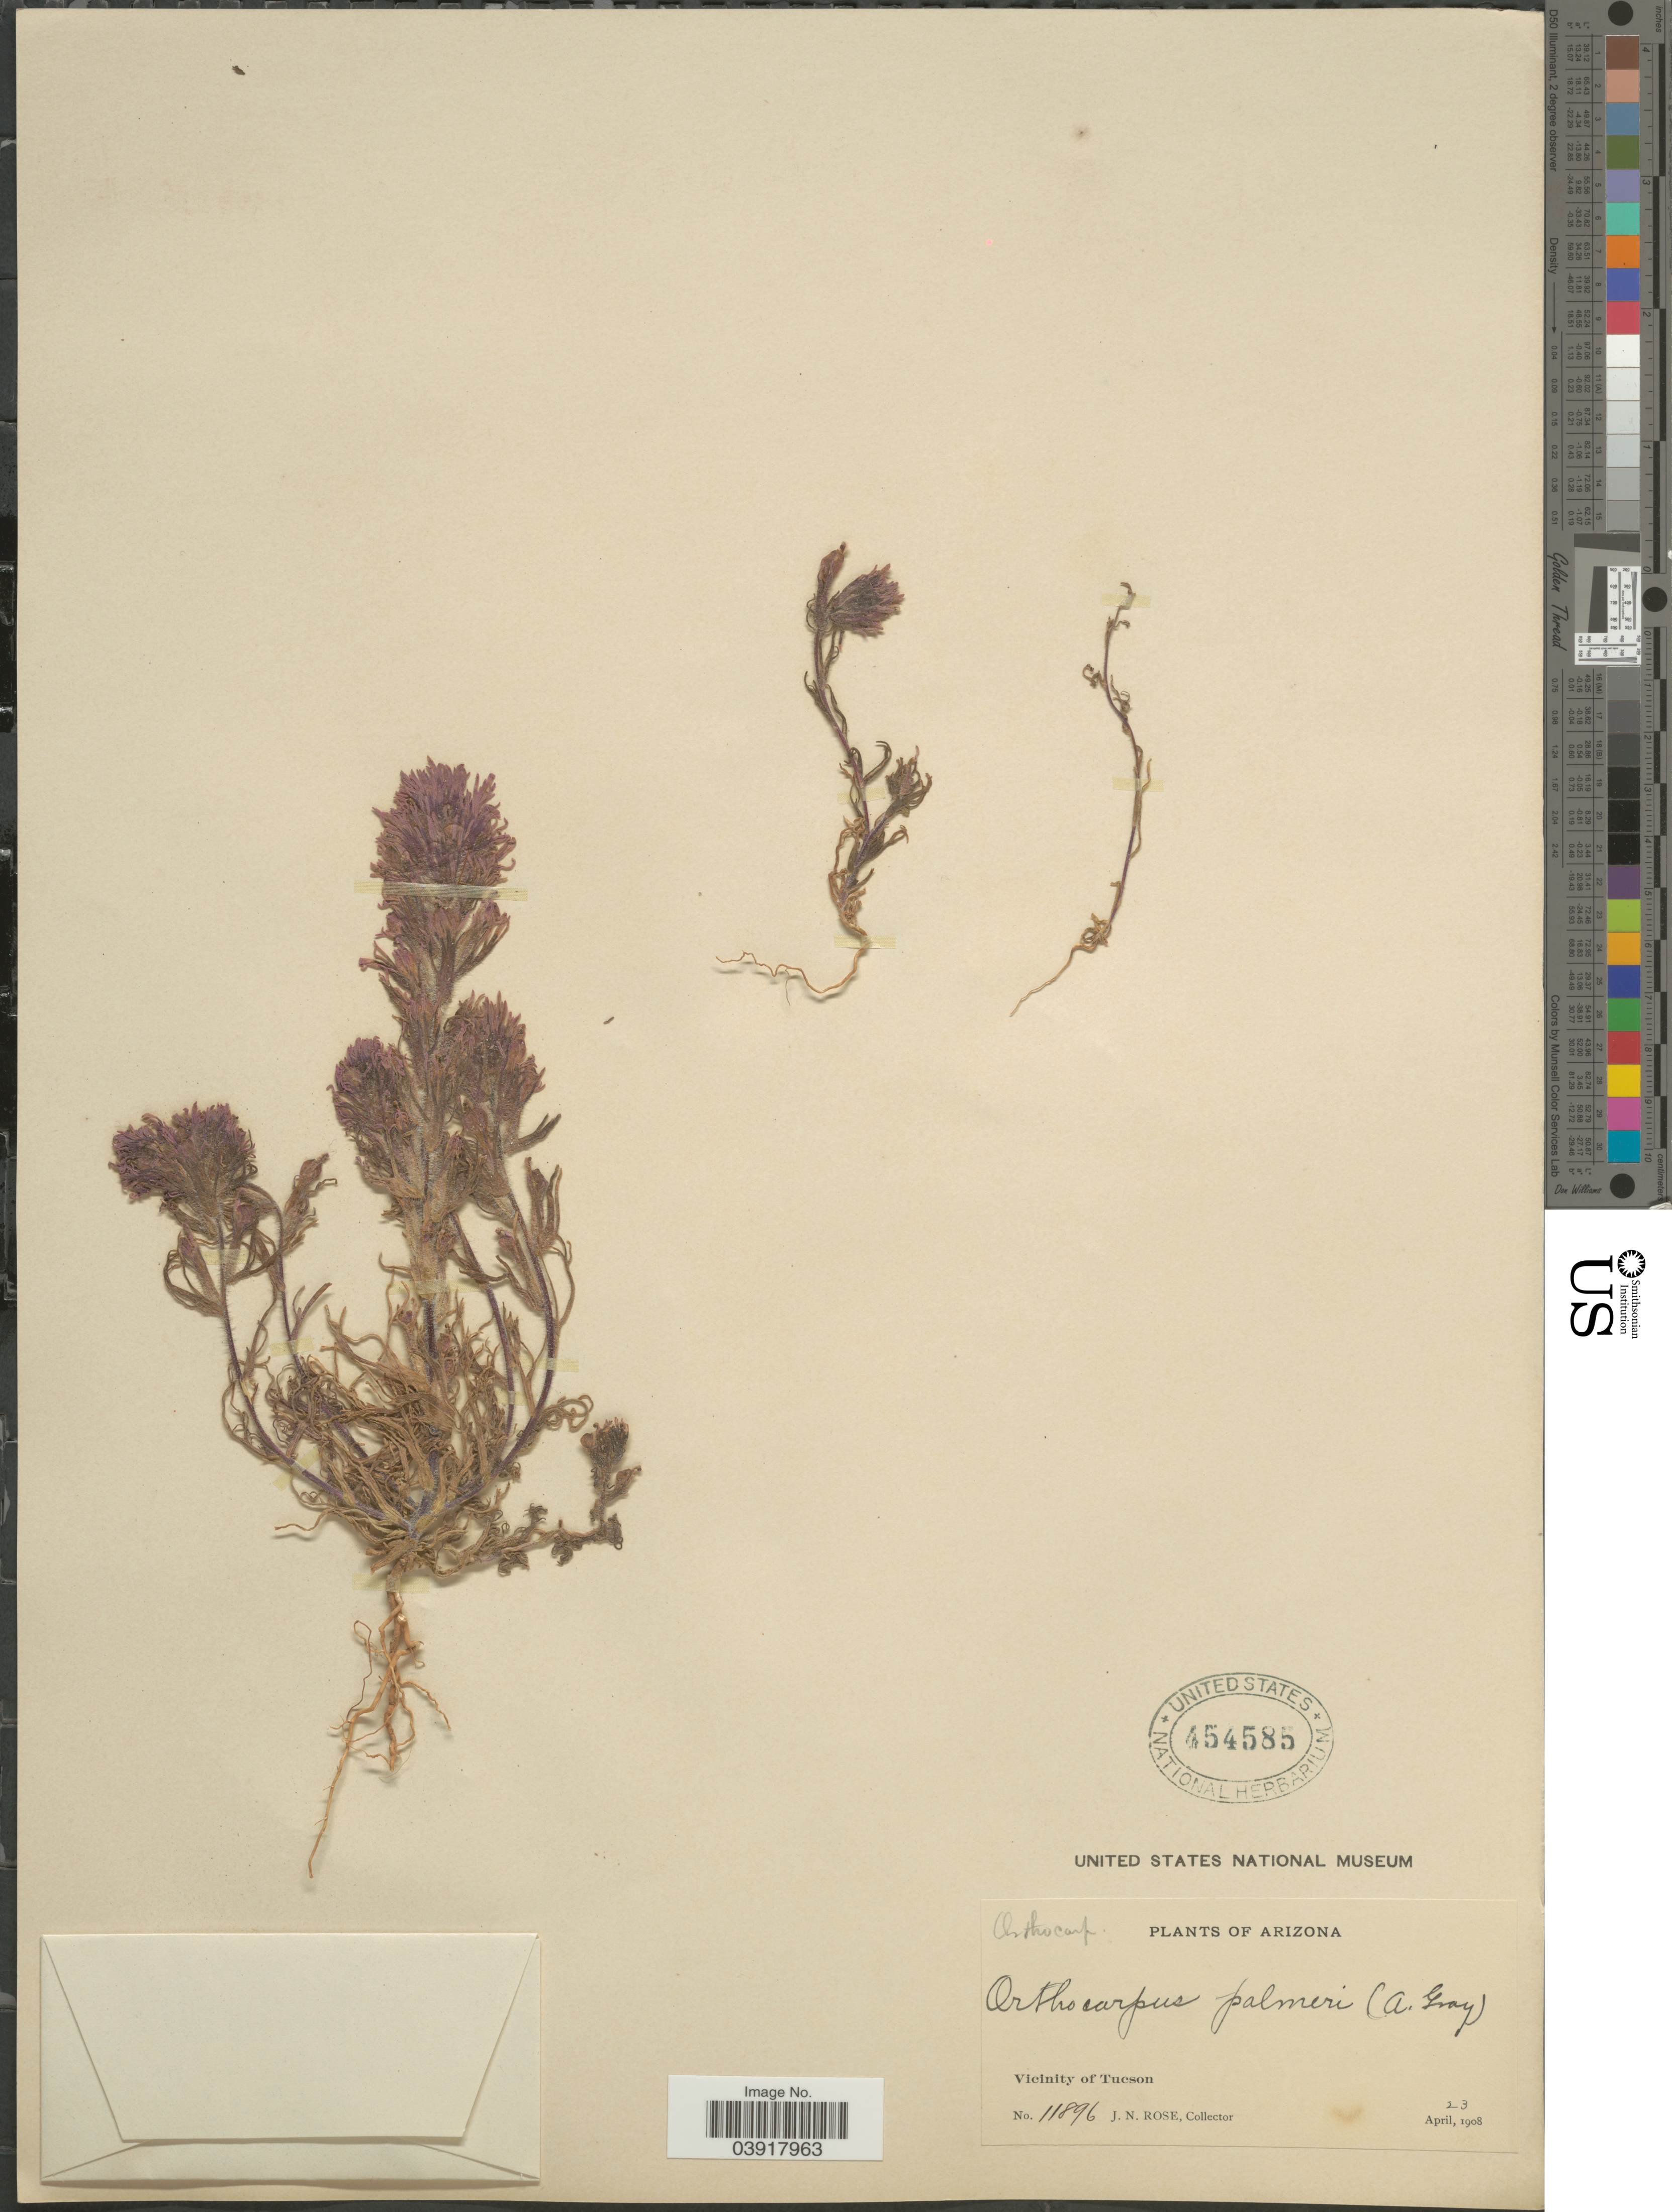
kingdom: Plantae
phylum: Tracheophyta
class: Magnoliopsida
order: Lamiales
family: Orobanchaceae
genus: Orthocarpus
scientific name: Orthocarpus purpurascens var. palmeri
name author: A. Gray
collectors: J. N. Rose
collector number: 11896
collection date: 1908-04-23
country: United States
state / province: Arizona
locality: Vicinity of Tucson.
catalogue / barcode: US 454585